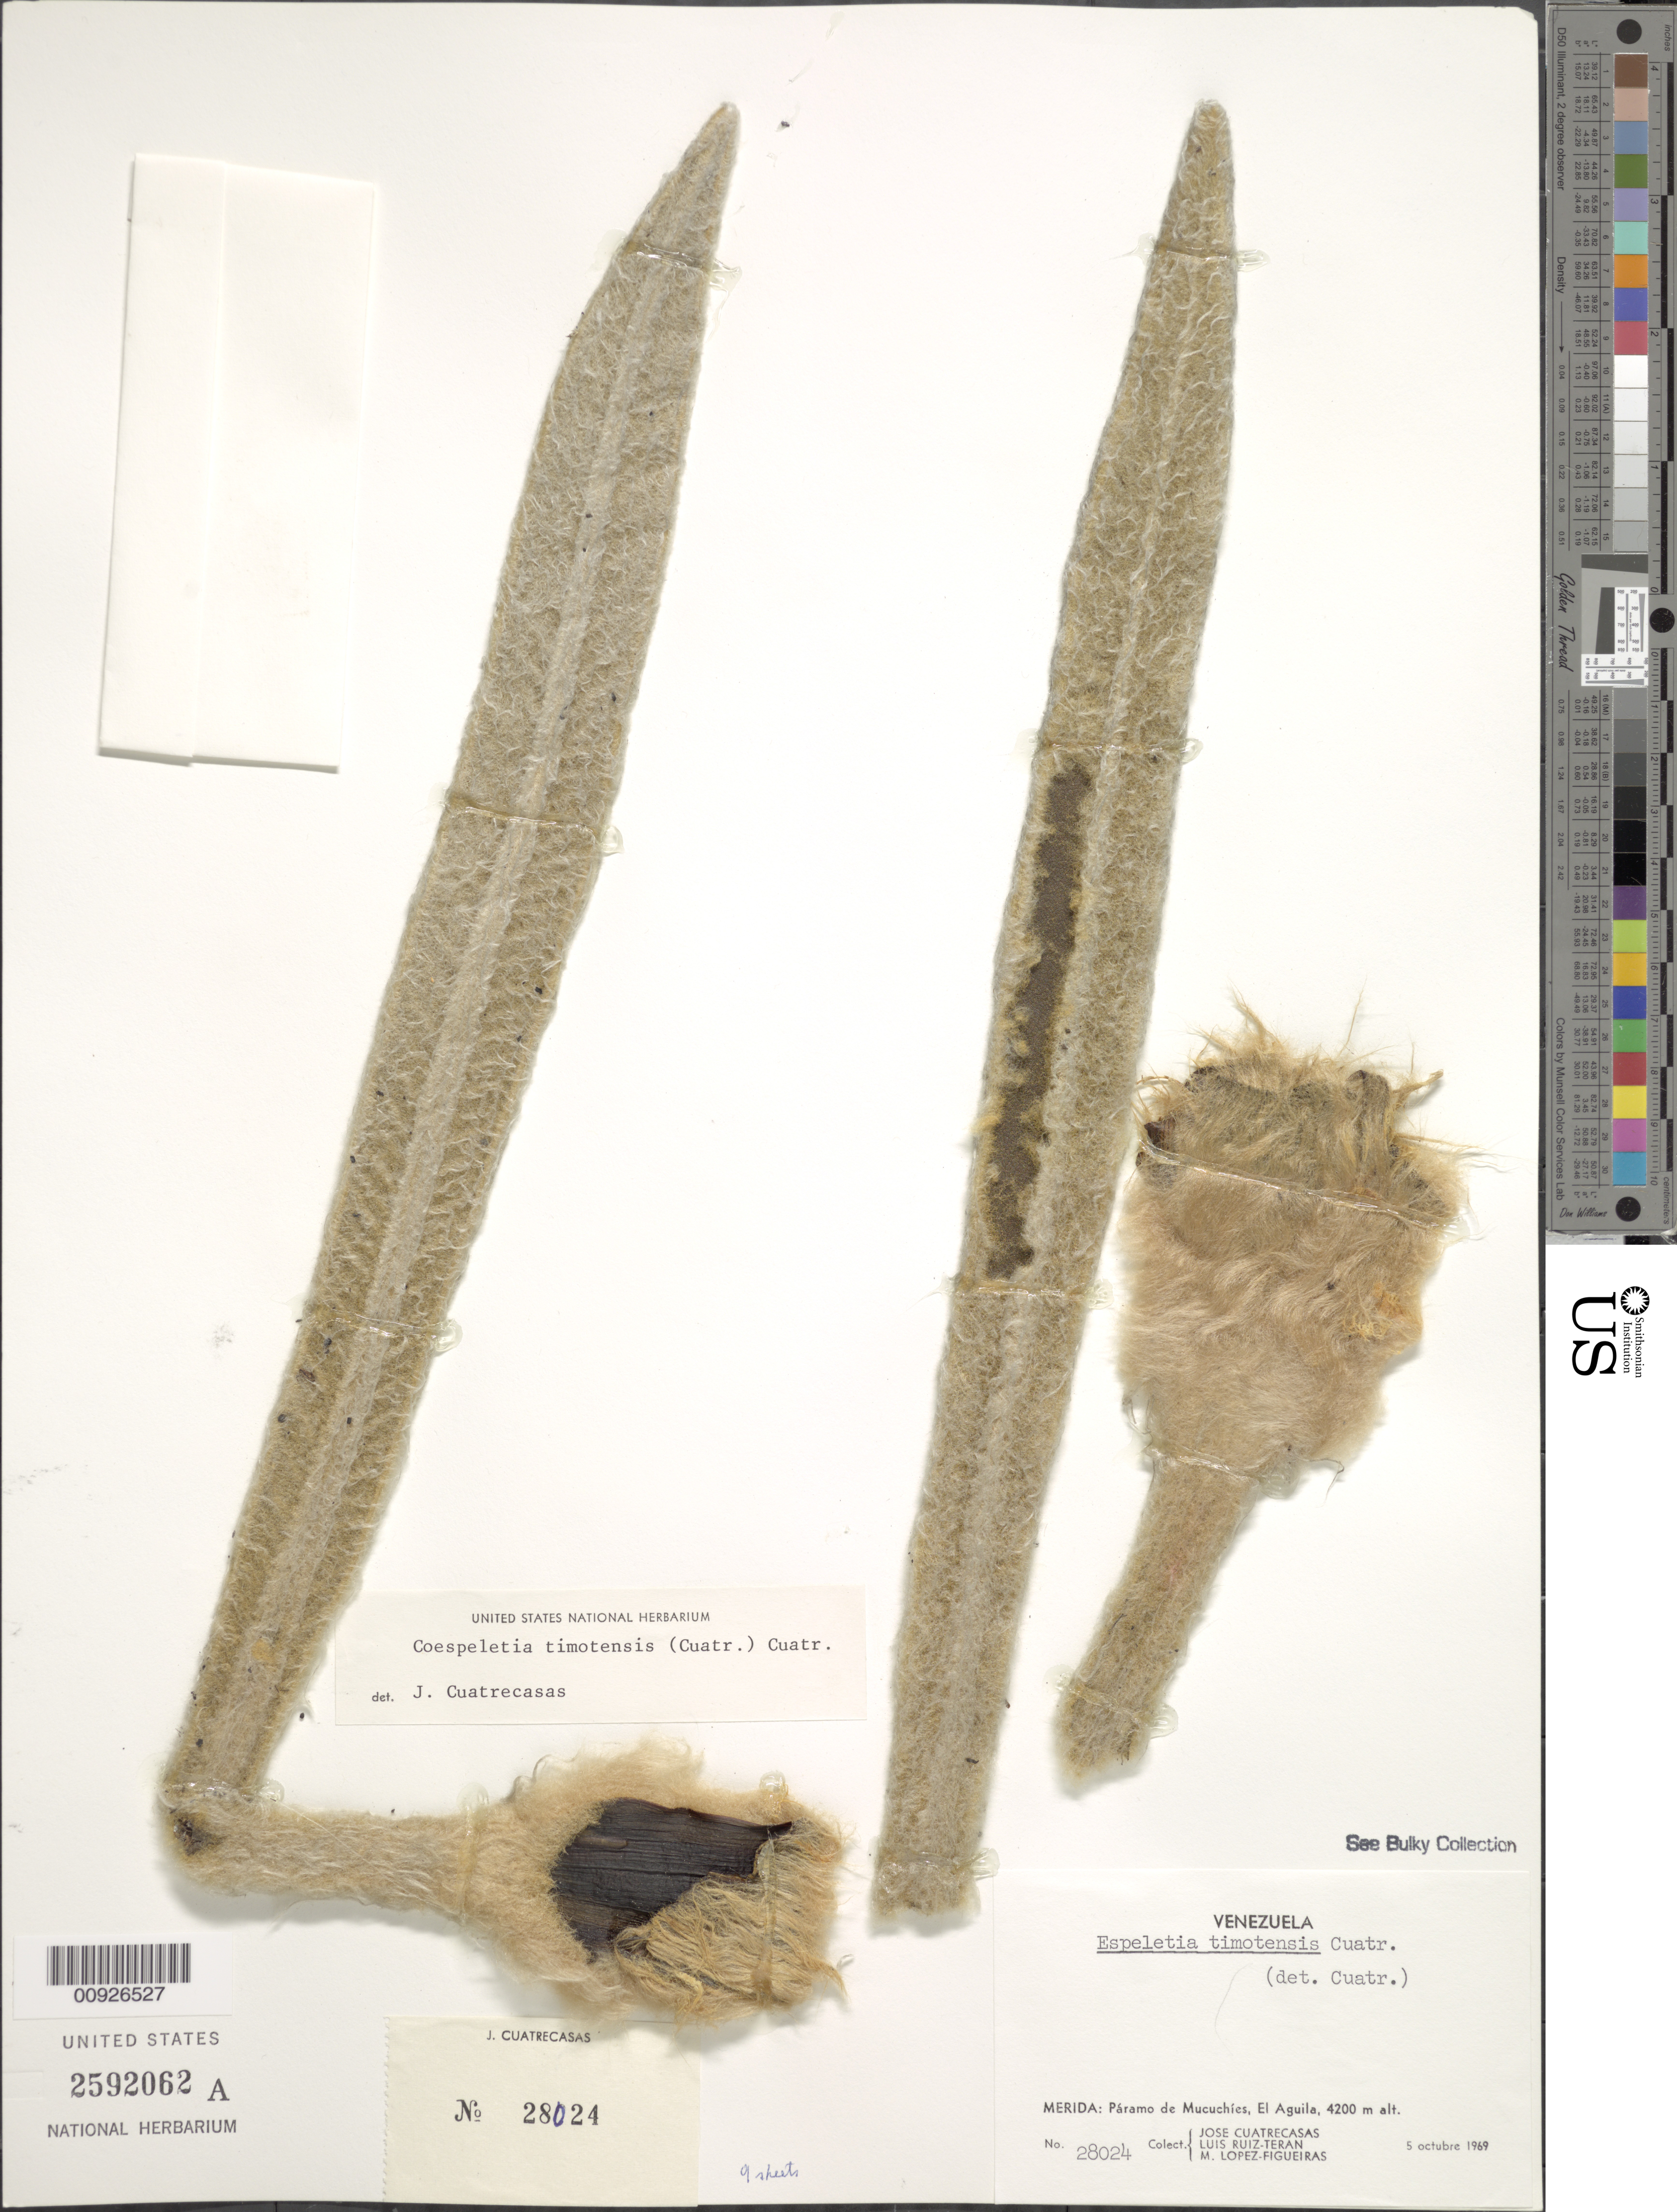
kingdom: Plantae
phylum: Tracheophyta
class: Magnoliopsida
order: Asterales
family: Asteraceae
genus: Coespeletia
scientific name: Coespeletia timotensis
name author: (Cuatrec.) Cuatrec.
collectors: J. Cuatrecasas, L. E. Ruíz-Terán & M. López Figueiras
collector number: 28024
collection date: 1969-10-05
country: Venezuela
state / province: Mérida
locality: P. de Mucuchíes. El Águila.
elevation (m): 4200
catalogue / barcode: US 2592062A